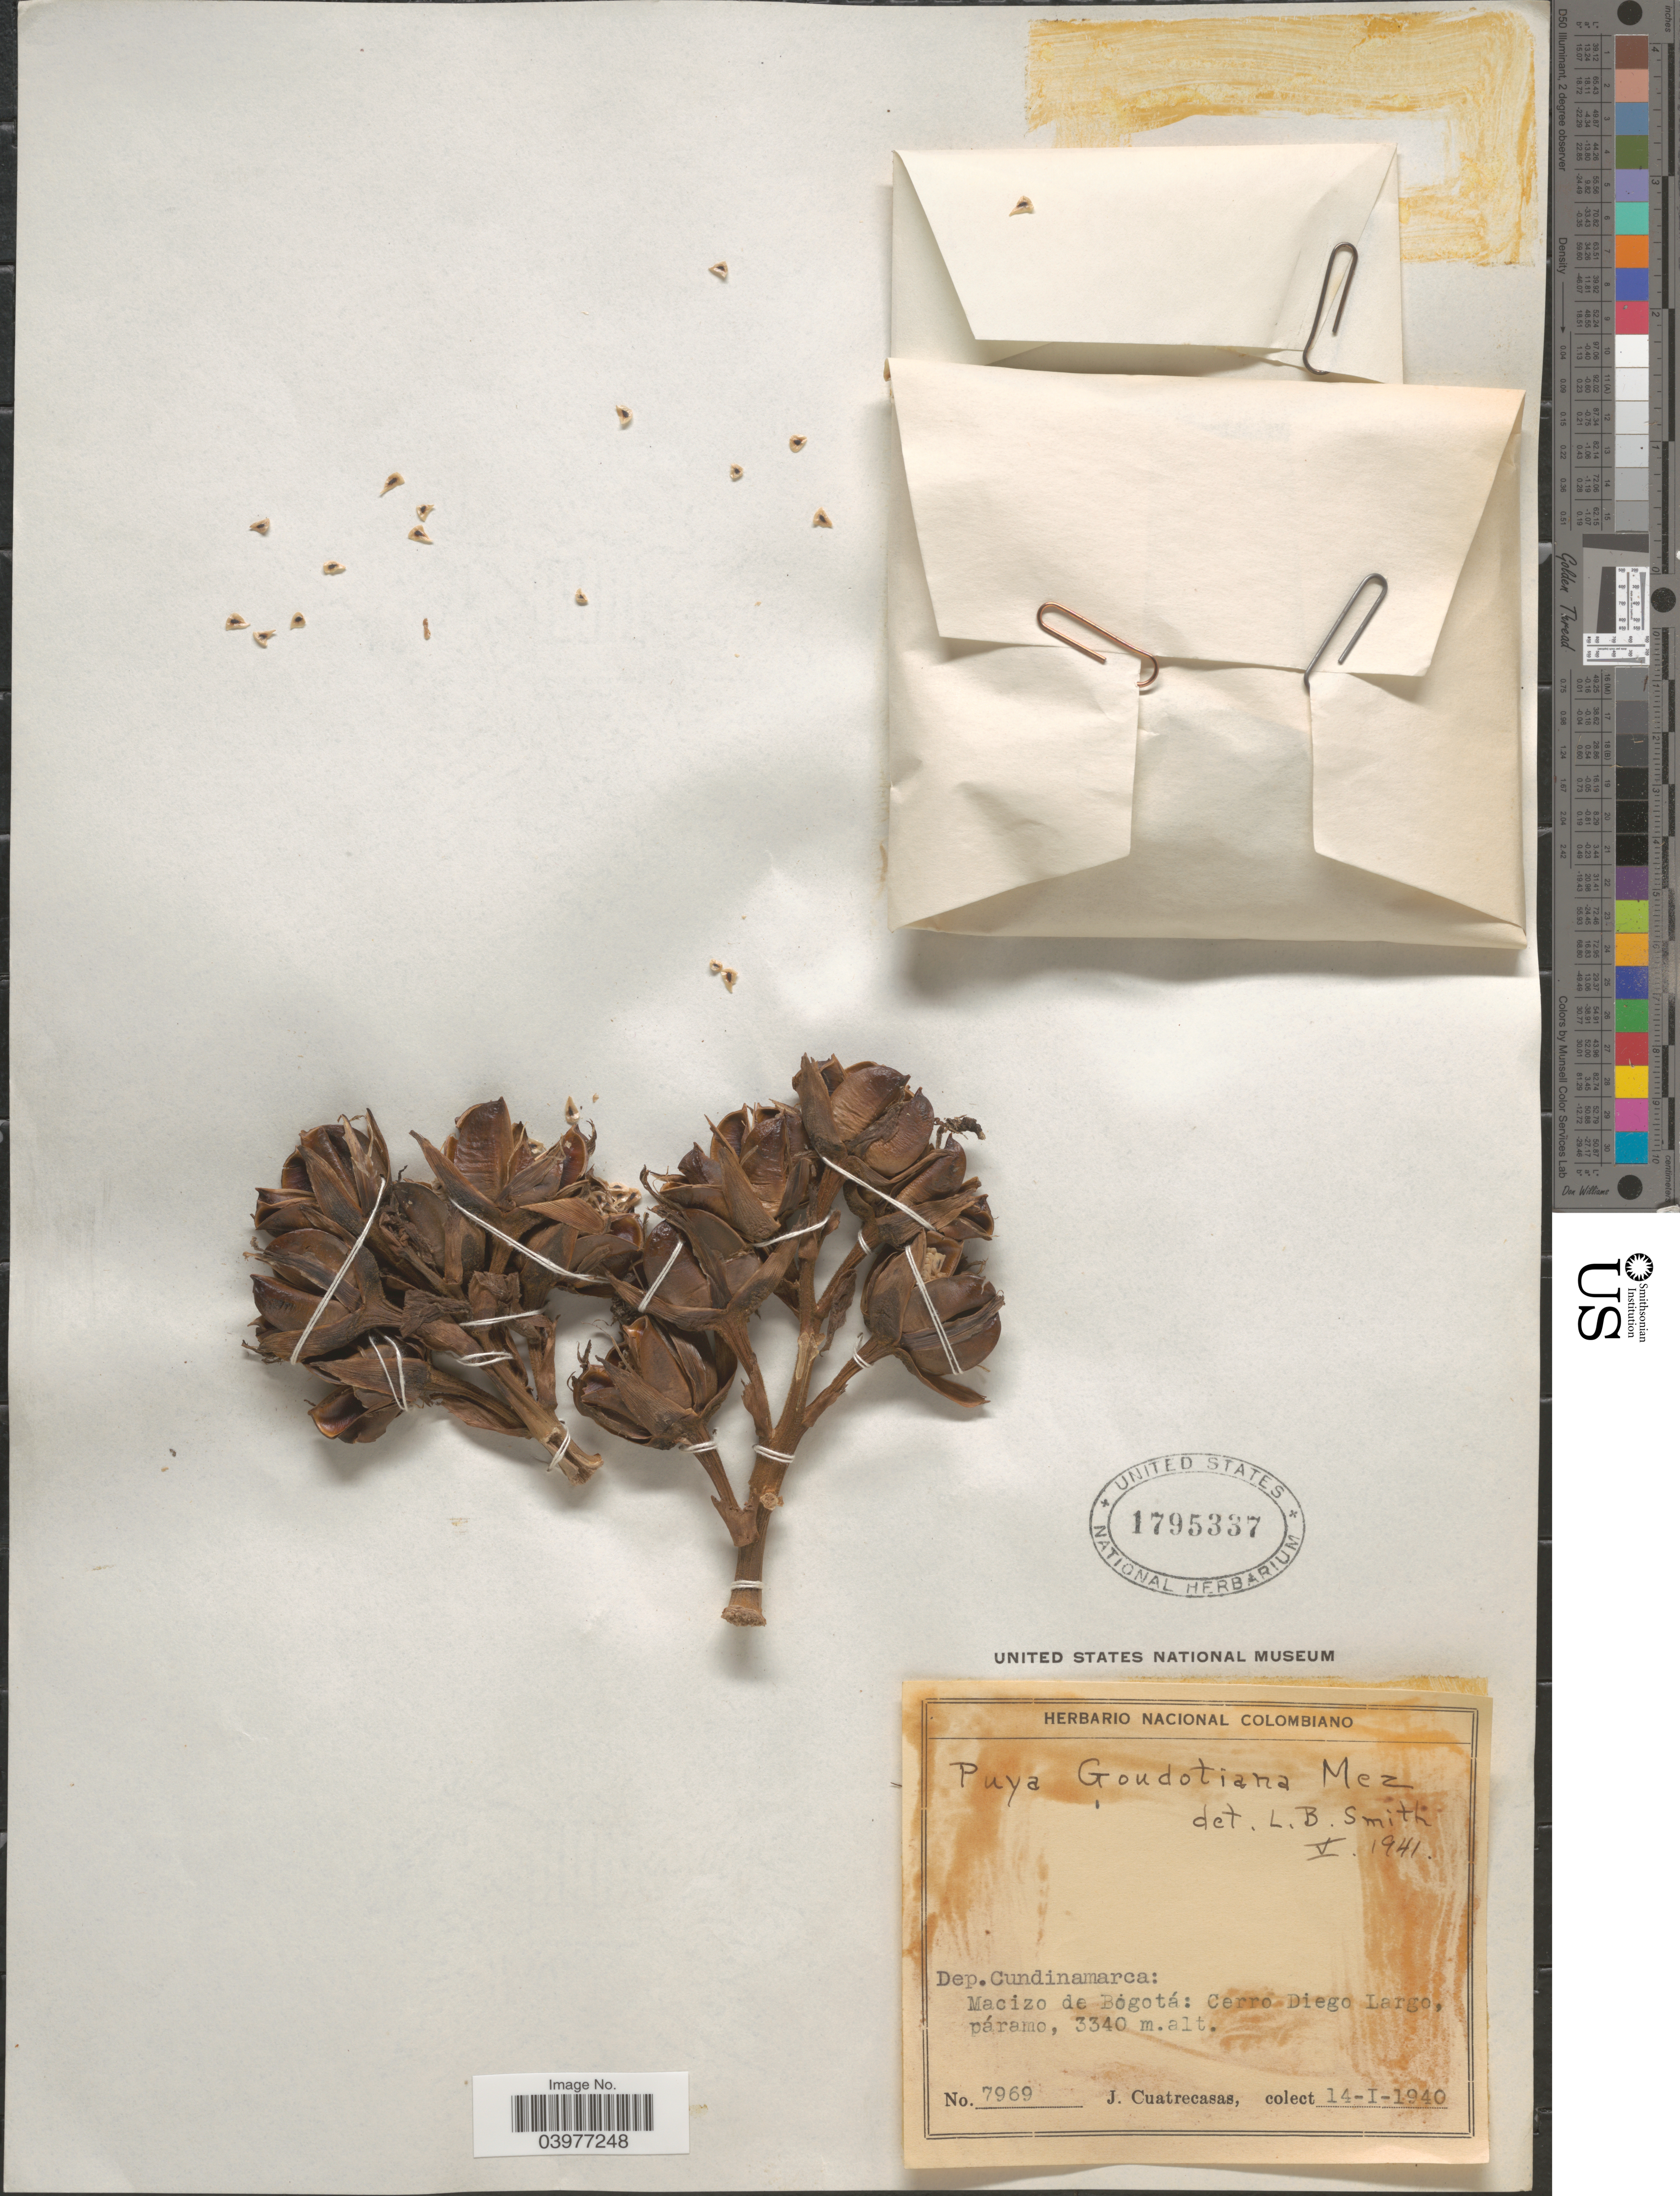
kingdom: Plantae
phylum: Tracheophyta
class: Liliopsida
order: Poales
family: Bromeliaceae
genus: Puya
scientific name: Puya goudotiana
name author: Mez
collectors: J. Cuatrecasas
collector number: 7969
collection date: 1940-01-14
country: Colombia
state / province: Cundinamarca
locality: Dep. Cundinamarca: Macizo de Bogotá: Cerro Diego Largo, páramo.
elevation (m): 3340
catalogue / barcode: US 1795337